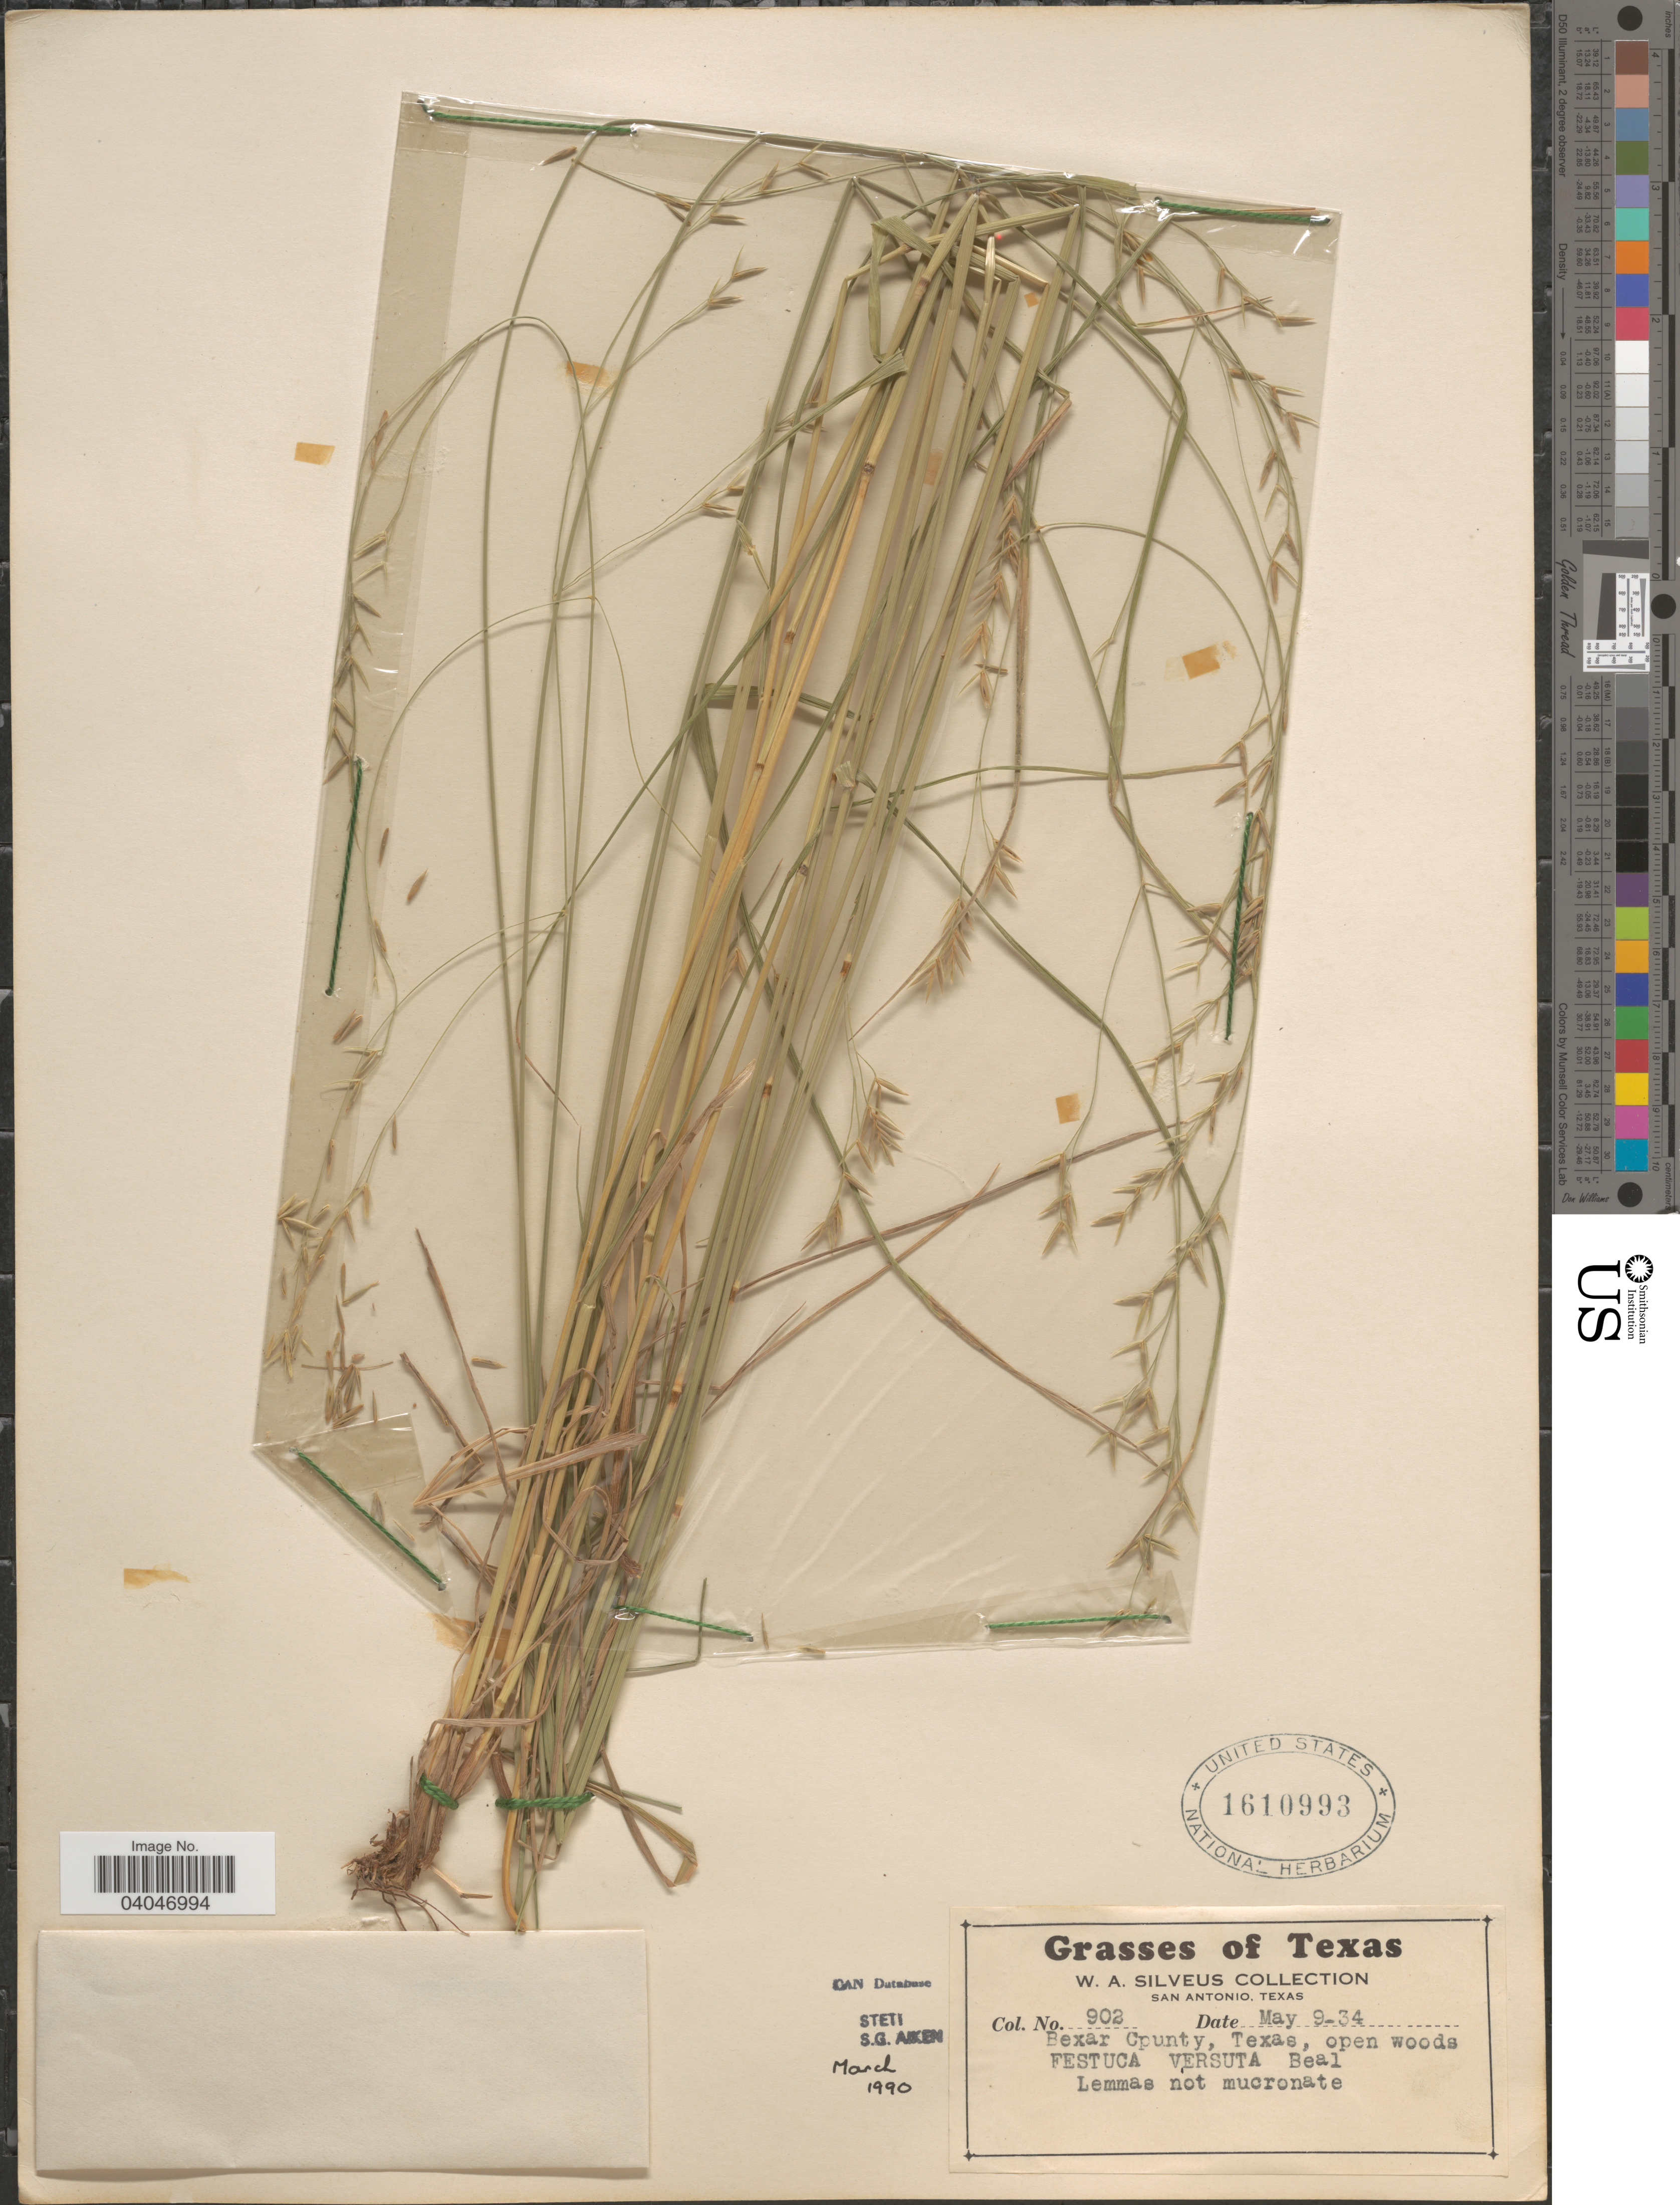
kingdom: Plantae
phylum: Tracheophyta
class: Liliopsida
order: Poales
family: Poaceae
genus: Festuca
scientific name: Festuca versuta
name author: W.J. Beal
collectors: W. Silveus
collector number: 902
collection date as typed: Transcribed d/m/y: 9/5/34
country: United States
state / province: Texas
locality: Bexar County.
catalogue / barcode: US 1610993